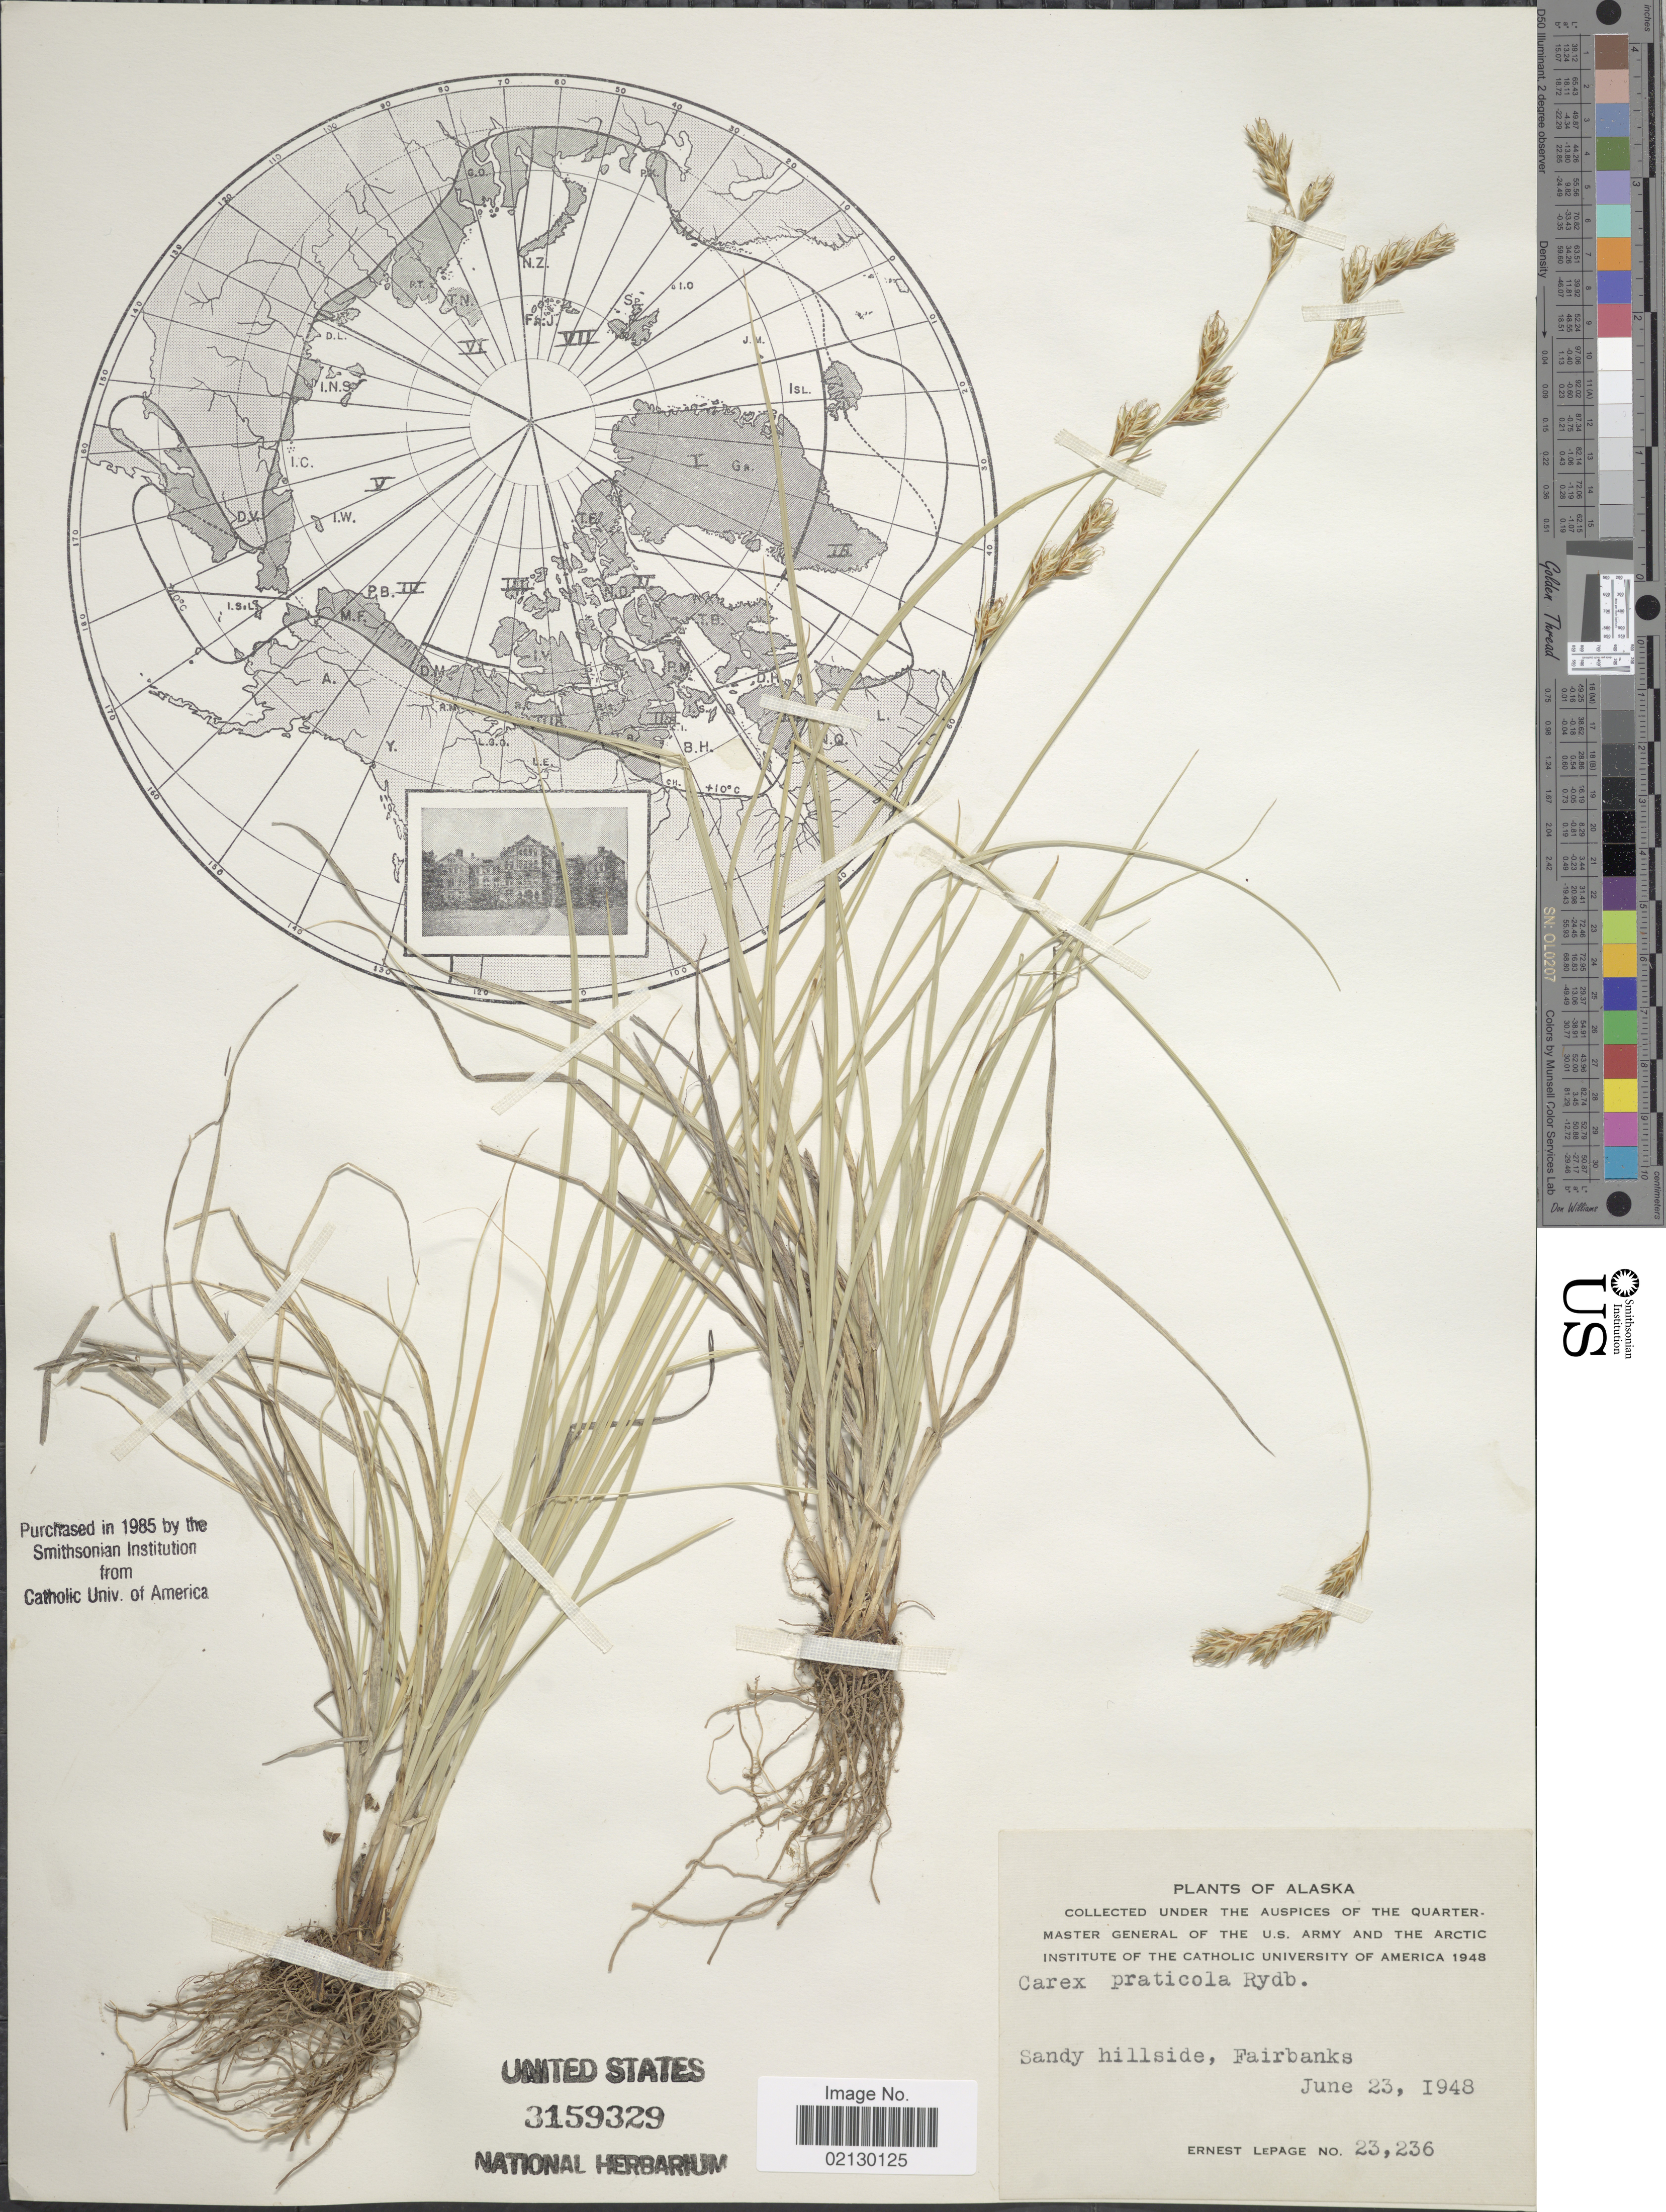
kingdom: Plantae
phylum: Tracheophyta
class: Liliopsida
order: Poales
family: Cyperaceae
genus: Carex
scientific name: Carex praticola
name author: Rydb.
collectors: E. Lepage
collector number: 23236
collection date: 1948-06-23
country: United States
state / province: Alaska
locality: Fairbanks, Sandy hillside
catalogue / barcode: US 3159329